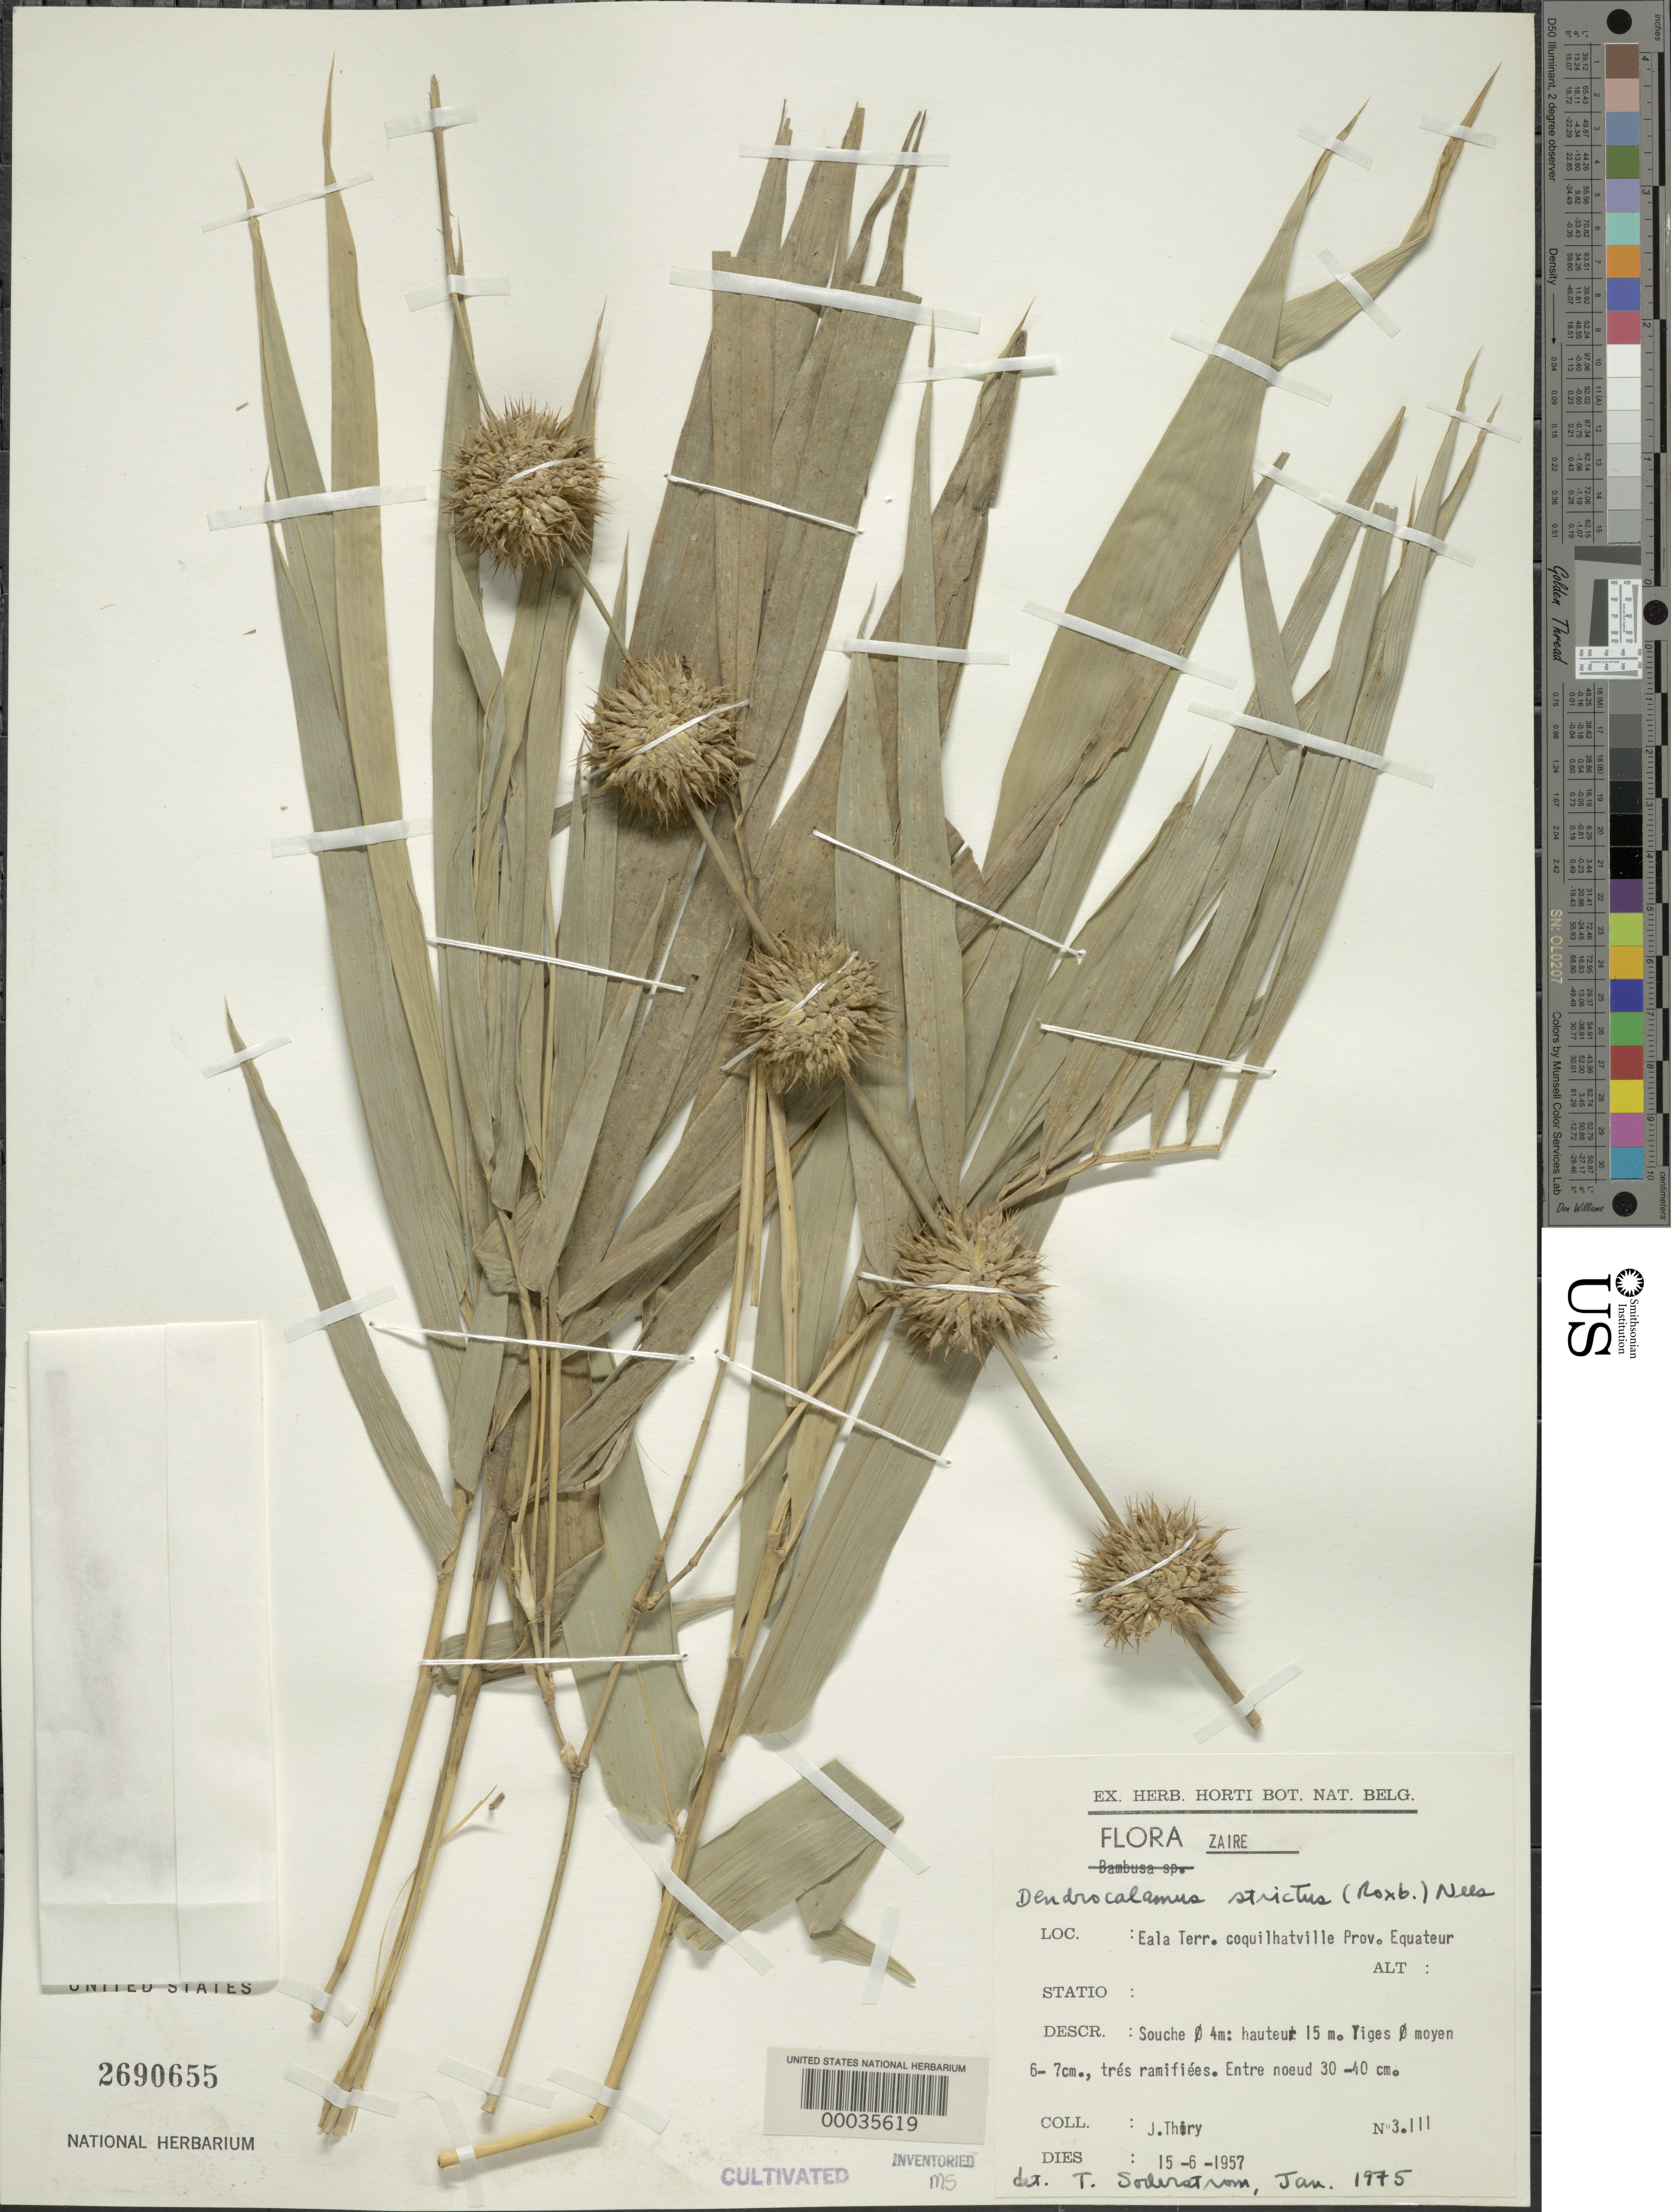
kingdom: Plantae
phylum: Tracheophyta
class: Liliopsida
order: Poales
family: Poaceae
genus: Dendrocalamus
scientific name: Dendrocalamus strictus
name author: (Roxb.) Nees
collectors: J. Thiry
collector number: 3111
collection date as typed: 15 Jun 1957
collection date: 1957-06-15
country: Congo, Democratic Republic of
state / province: Équateur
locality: Eala, coquihatville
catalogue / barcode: US 2690655